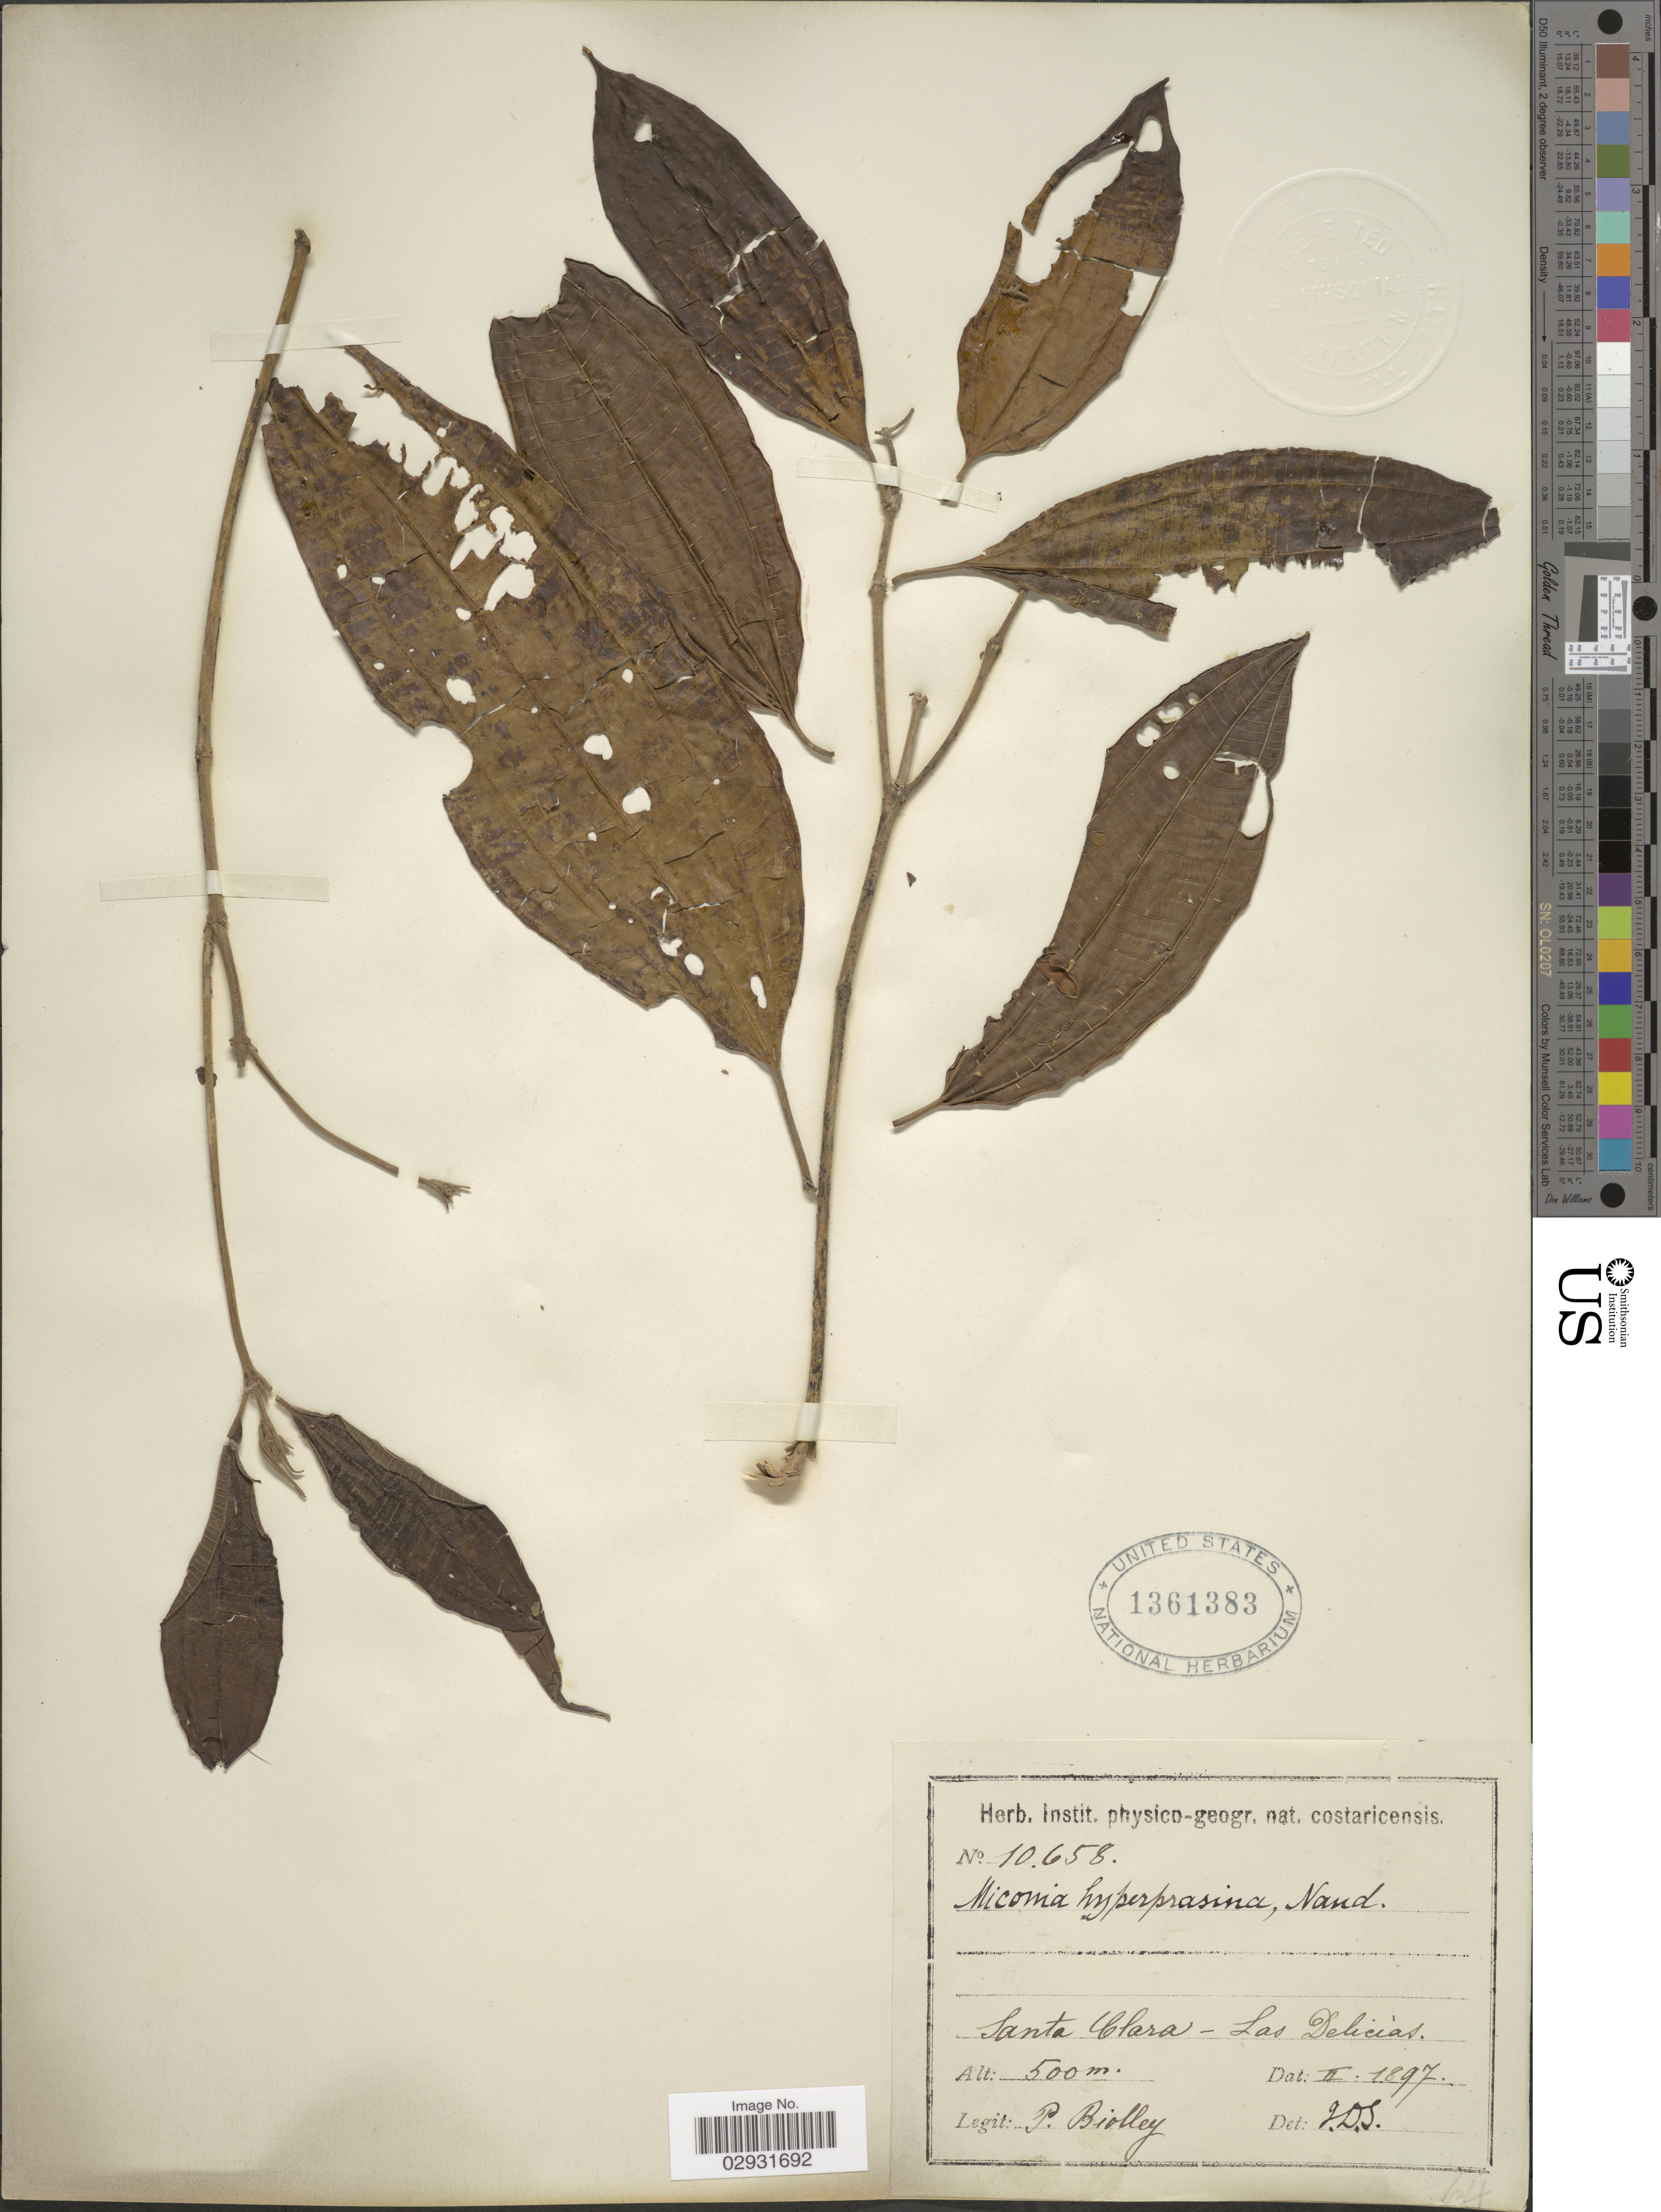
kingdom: Plantae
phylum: Tracheophyta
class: Magnoliopsida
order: Myrtales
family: Melastomataceae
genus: Miconia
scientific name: Miconia affinis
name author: DC.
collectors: P. Biolley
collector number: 10658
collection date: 1897-02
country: Costa Rica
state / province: Puntarenas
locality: Santa Clara - Las Deliciàs.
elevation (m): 500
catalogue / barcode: US 1361383